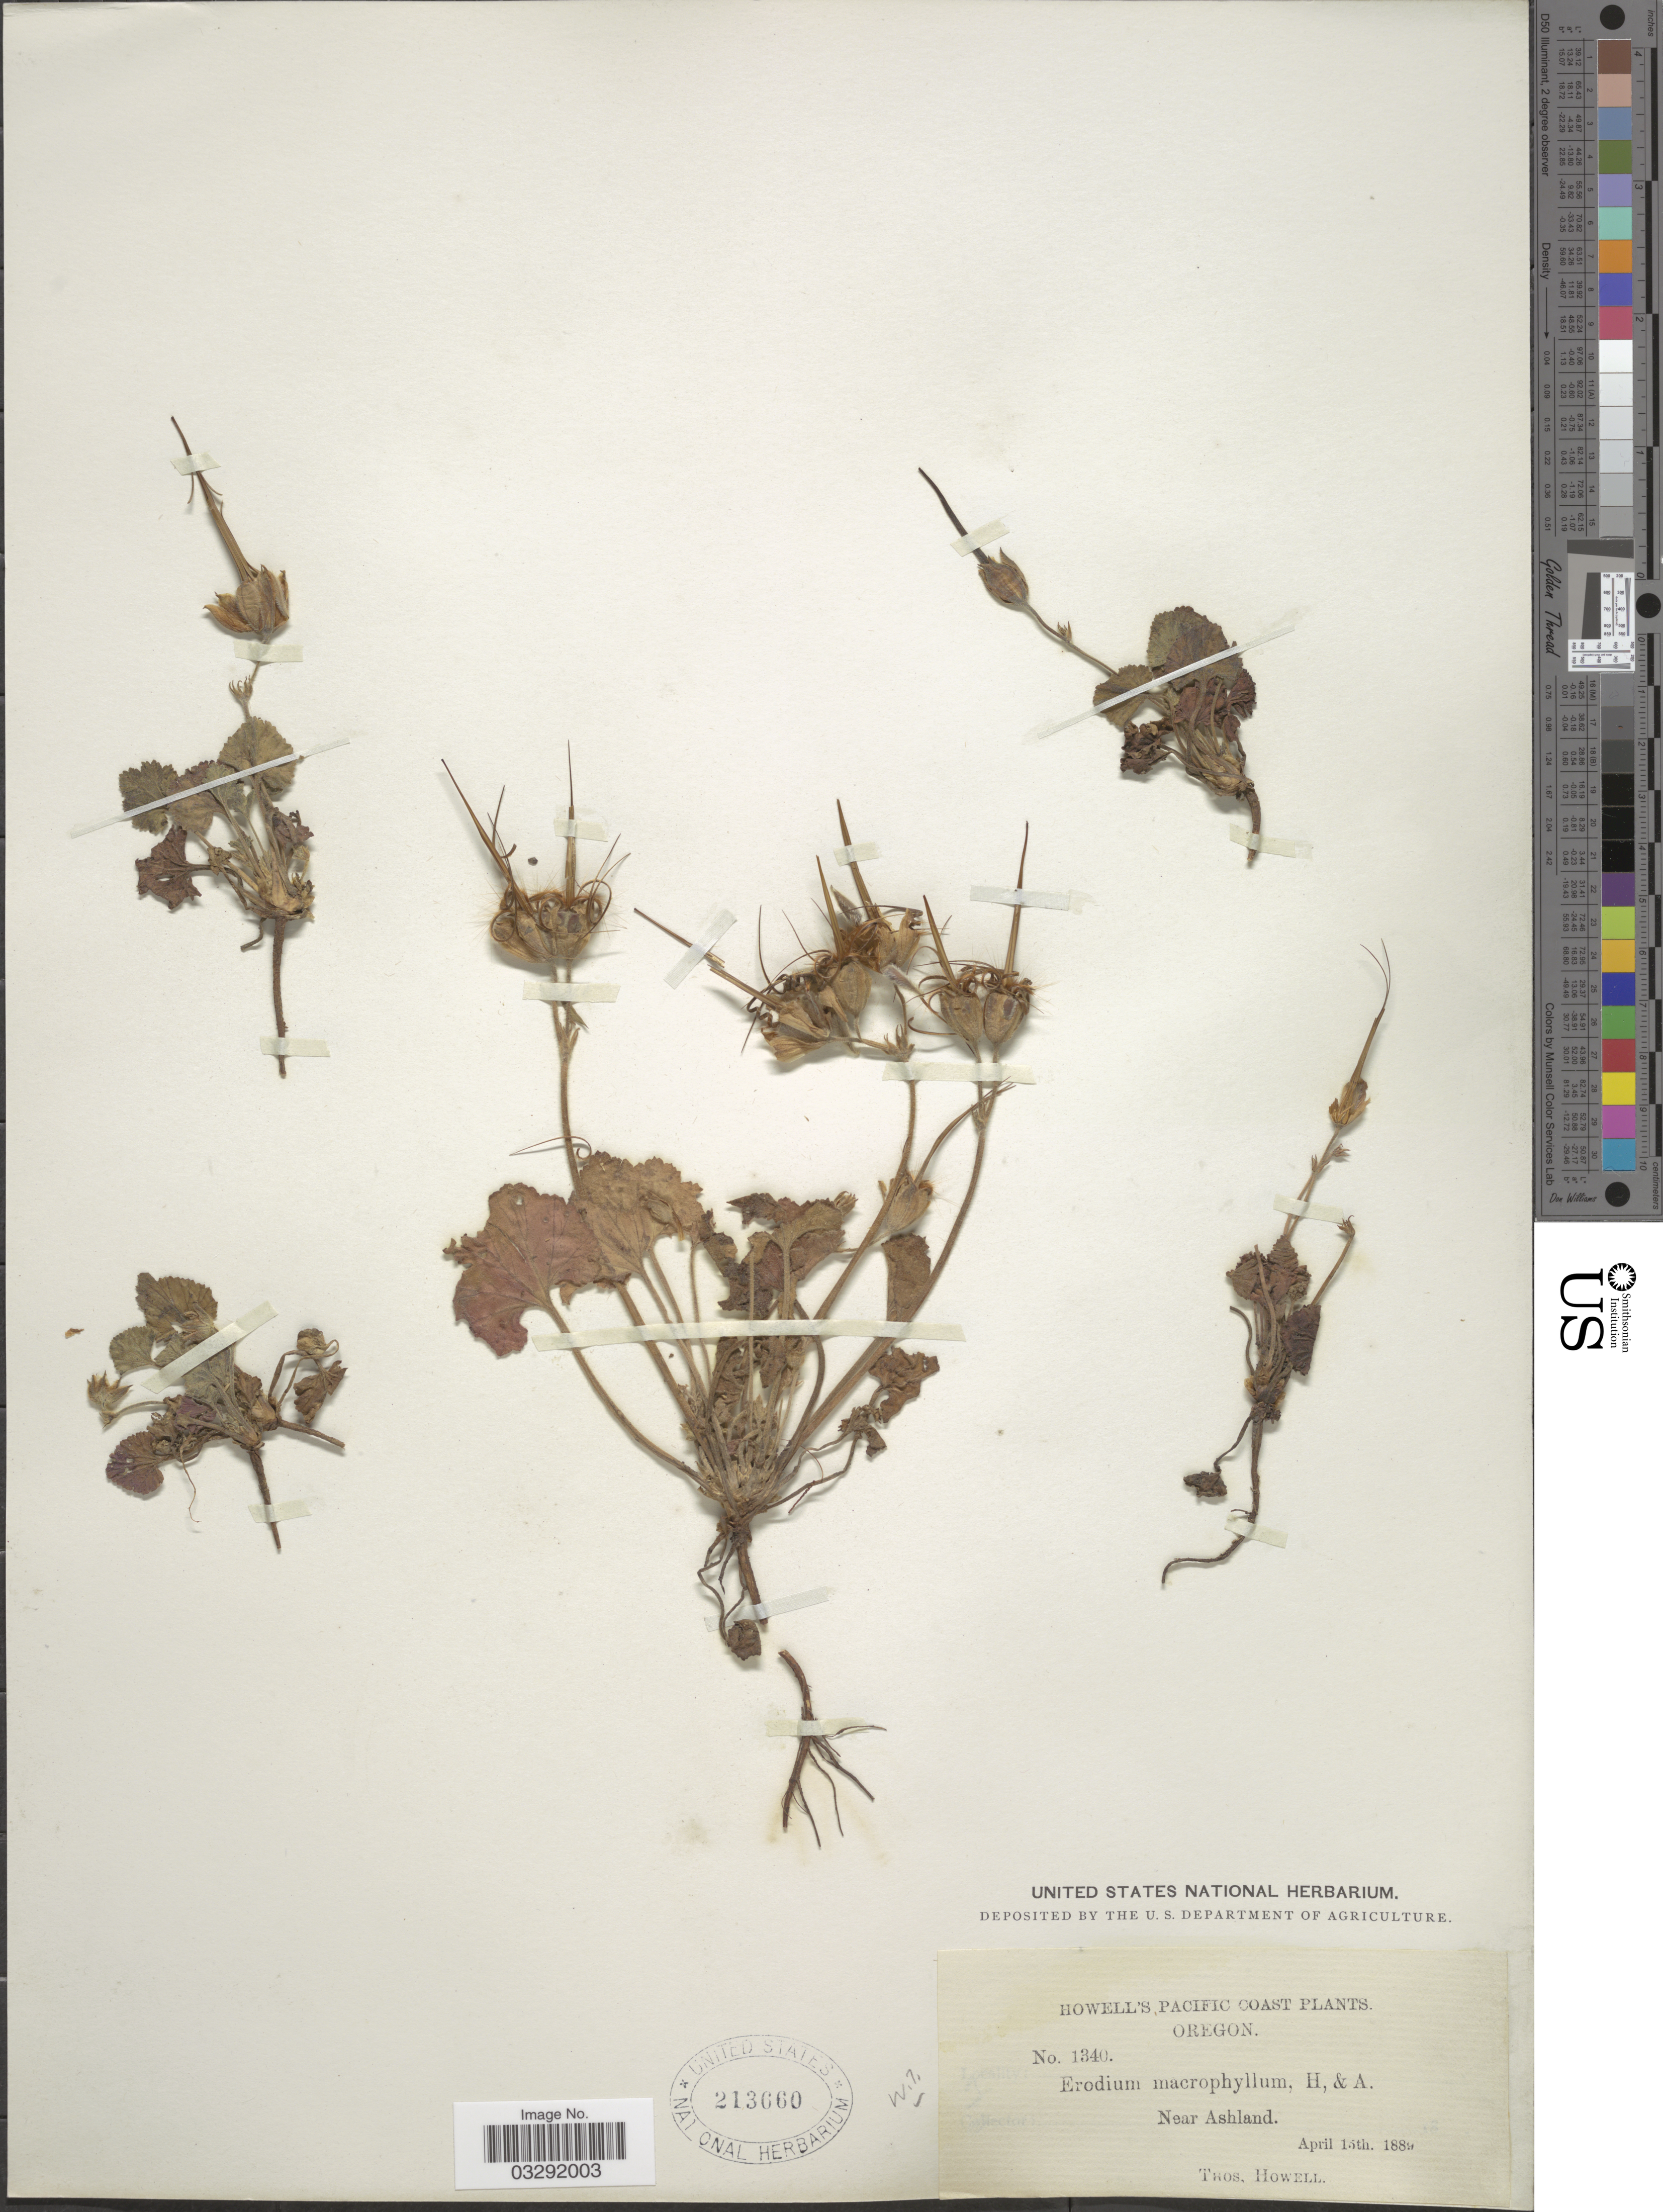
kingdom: Plantae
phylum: Tracheophyta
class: Magnoliopsida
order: Geraniales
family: Geraniaceae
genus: California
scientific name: California macrophylla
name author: (Hook. & Arn.) Aldasoro et al.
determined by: Strong, Mark T., (BOT), Smithsonian Institution - National Museum of Natural History (UNITED STATES)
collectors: T. Howell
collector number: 1340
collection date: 1889-04-15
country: United States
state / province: Oregon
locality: Pacific Coast. Near Ashland.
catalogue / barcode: US 213660